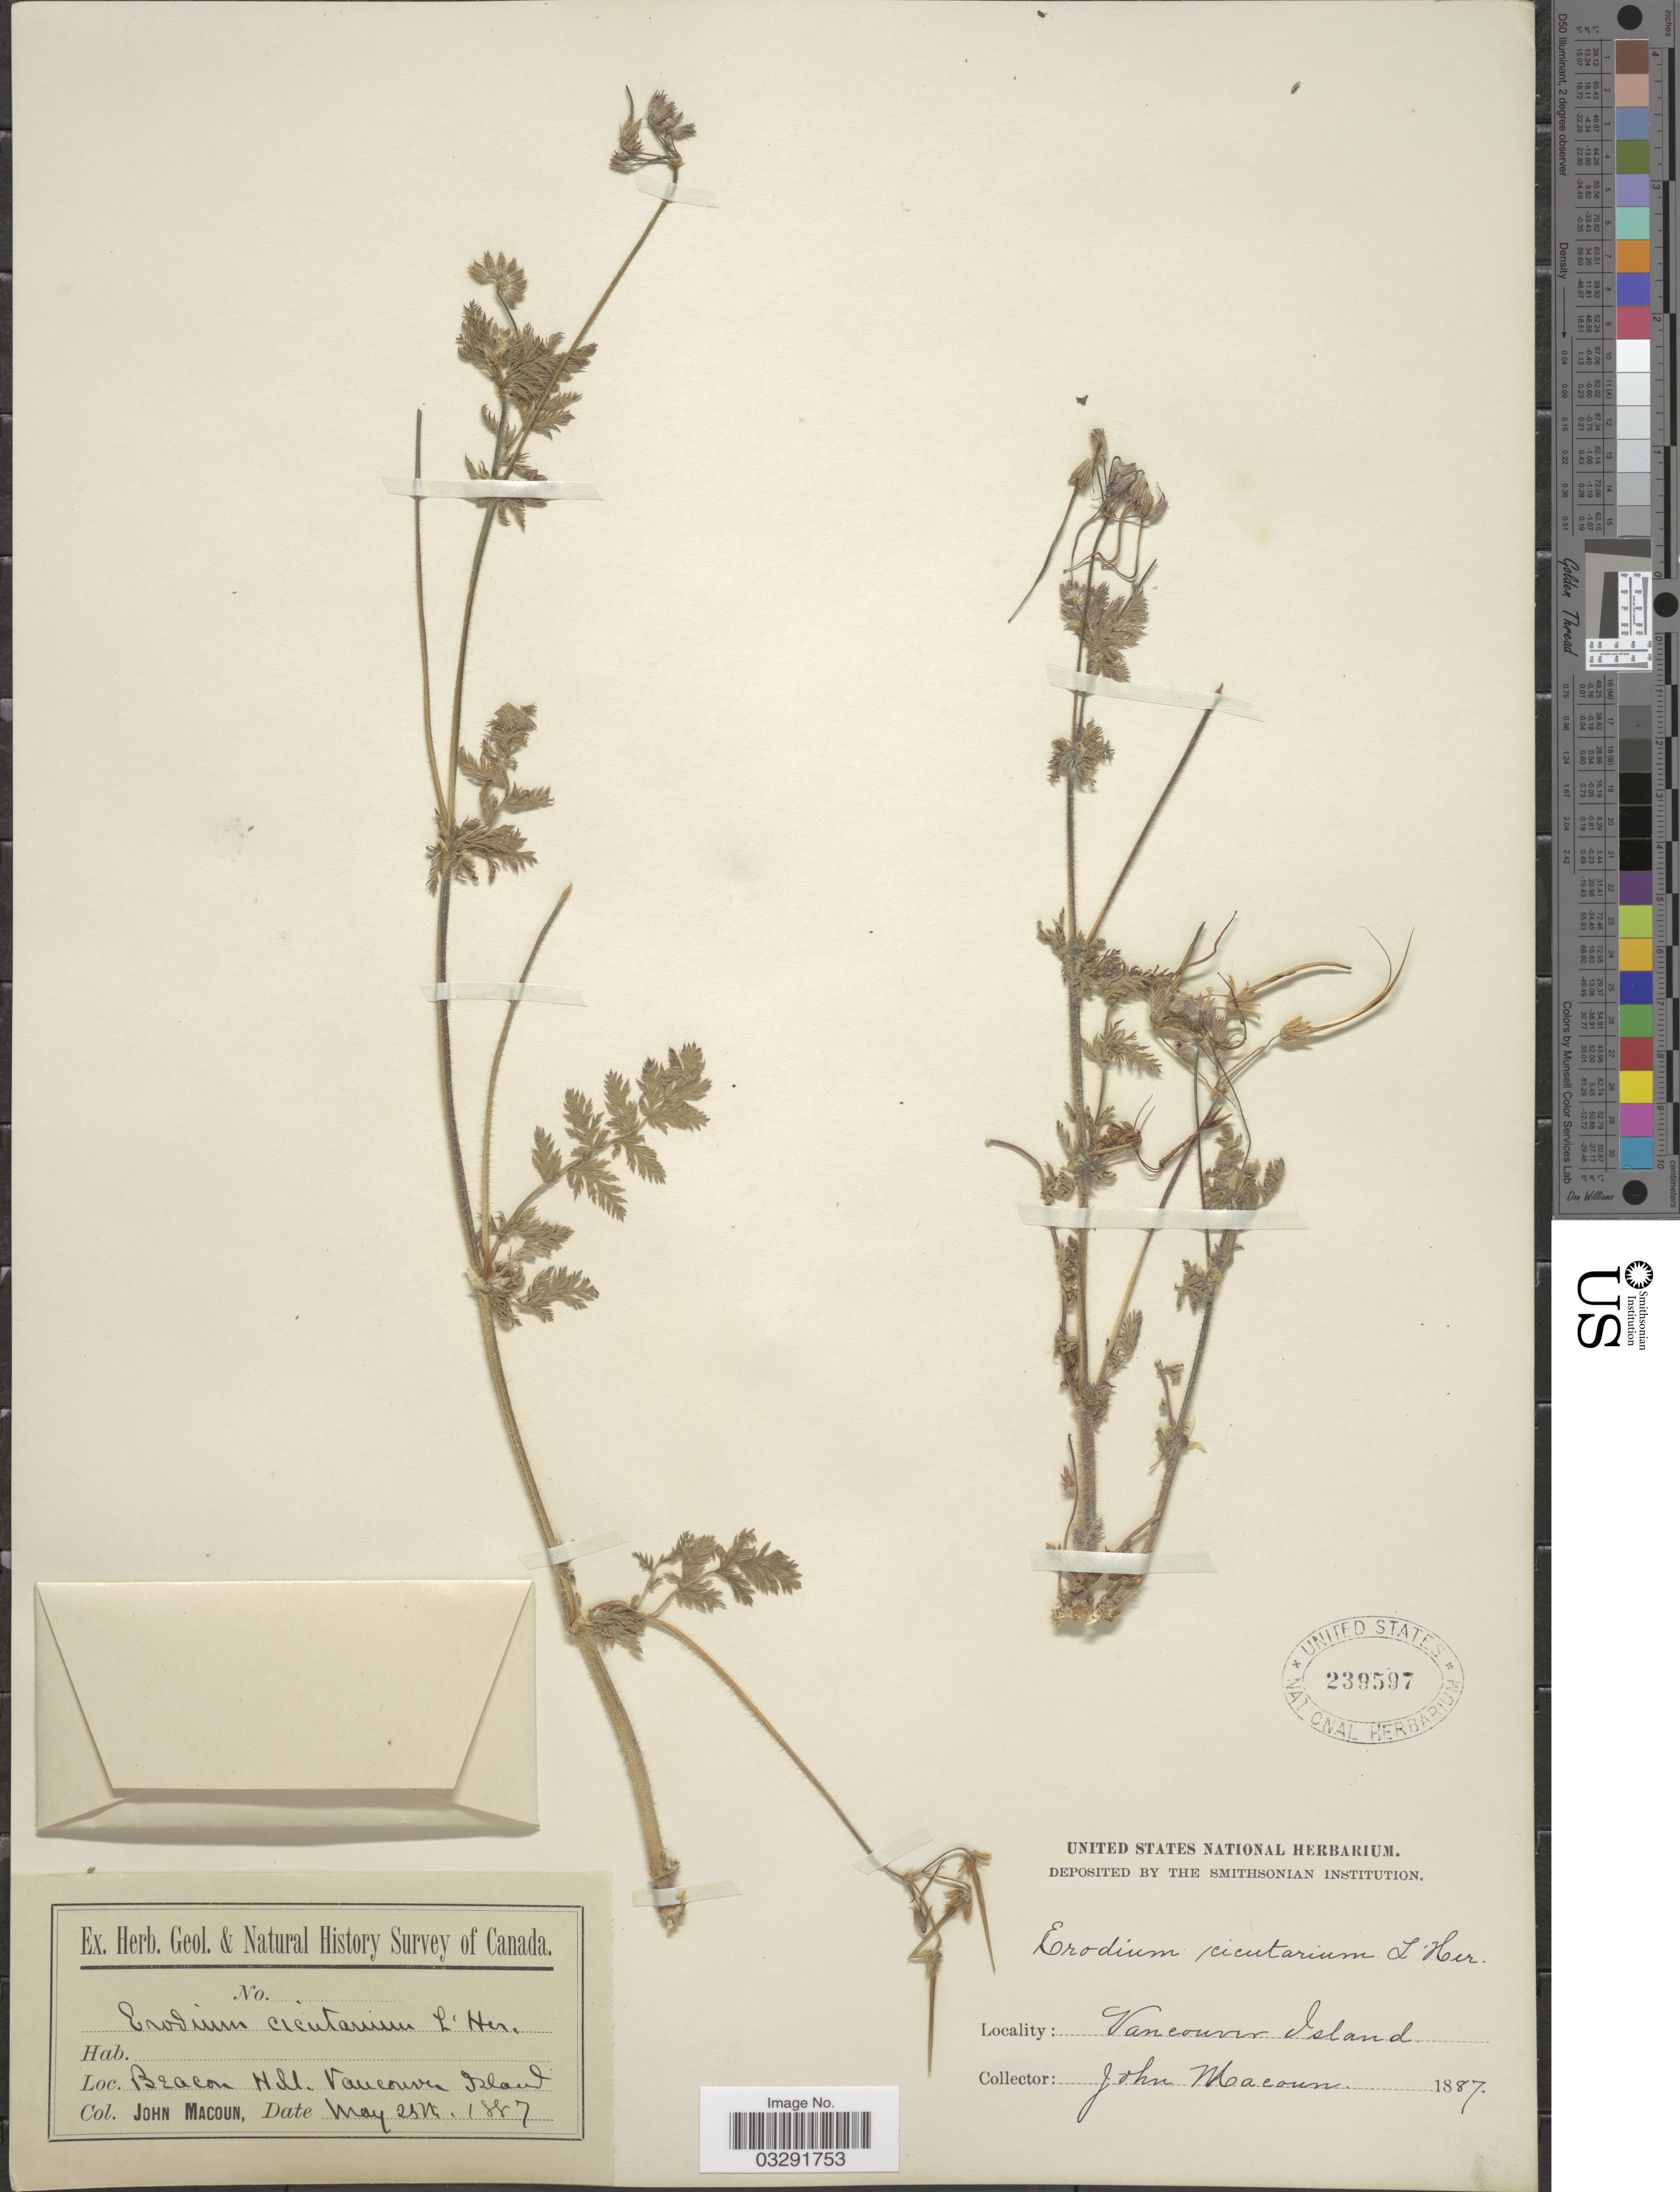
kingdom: Plantae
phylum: Tracheophyta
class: Magnoliopsida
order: Geraniales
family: Geraniaceae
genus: Erodium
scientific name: Erodium cicutarium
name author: (L.) L'Hér.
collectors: J. Macoun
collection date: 1887-05-25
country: Canada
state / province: British Columbia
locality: Beacon Hill. Vancouver Island.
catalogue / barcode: US 239597